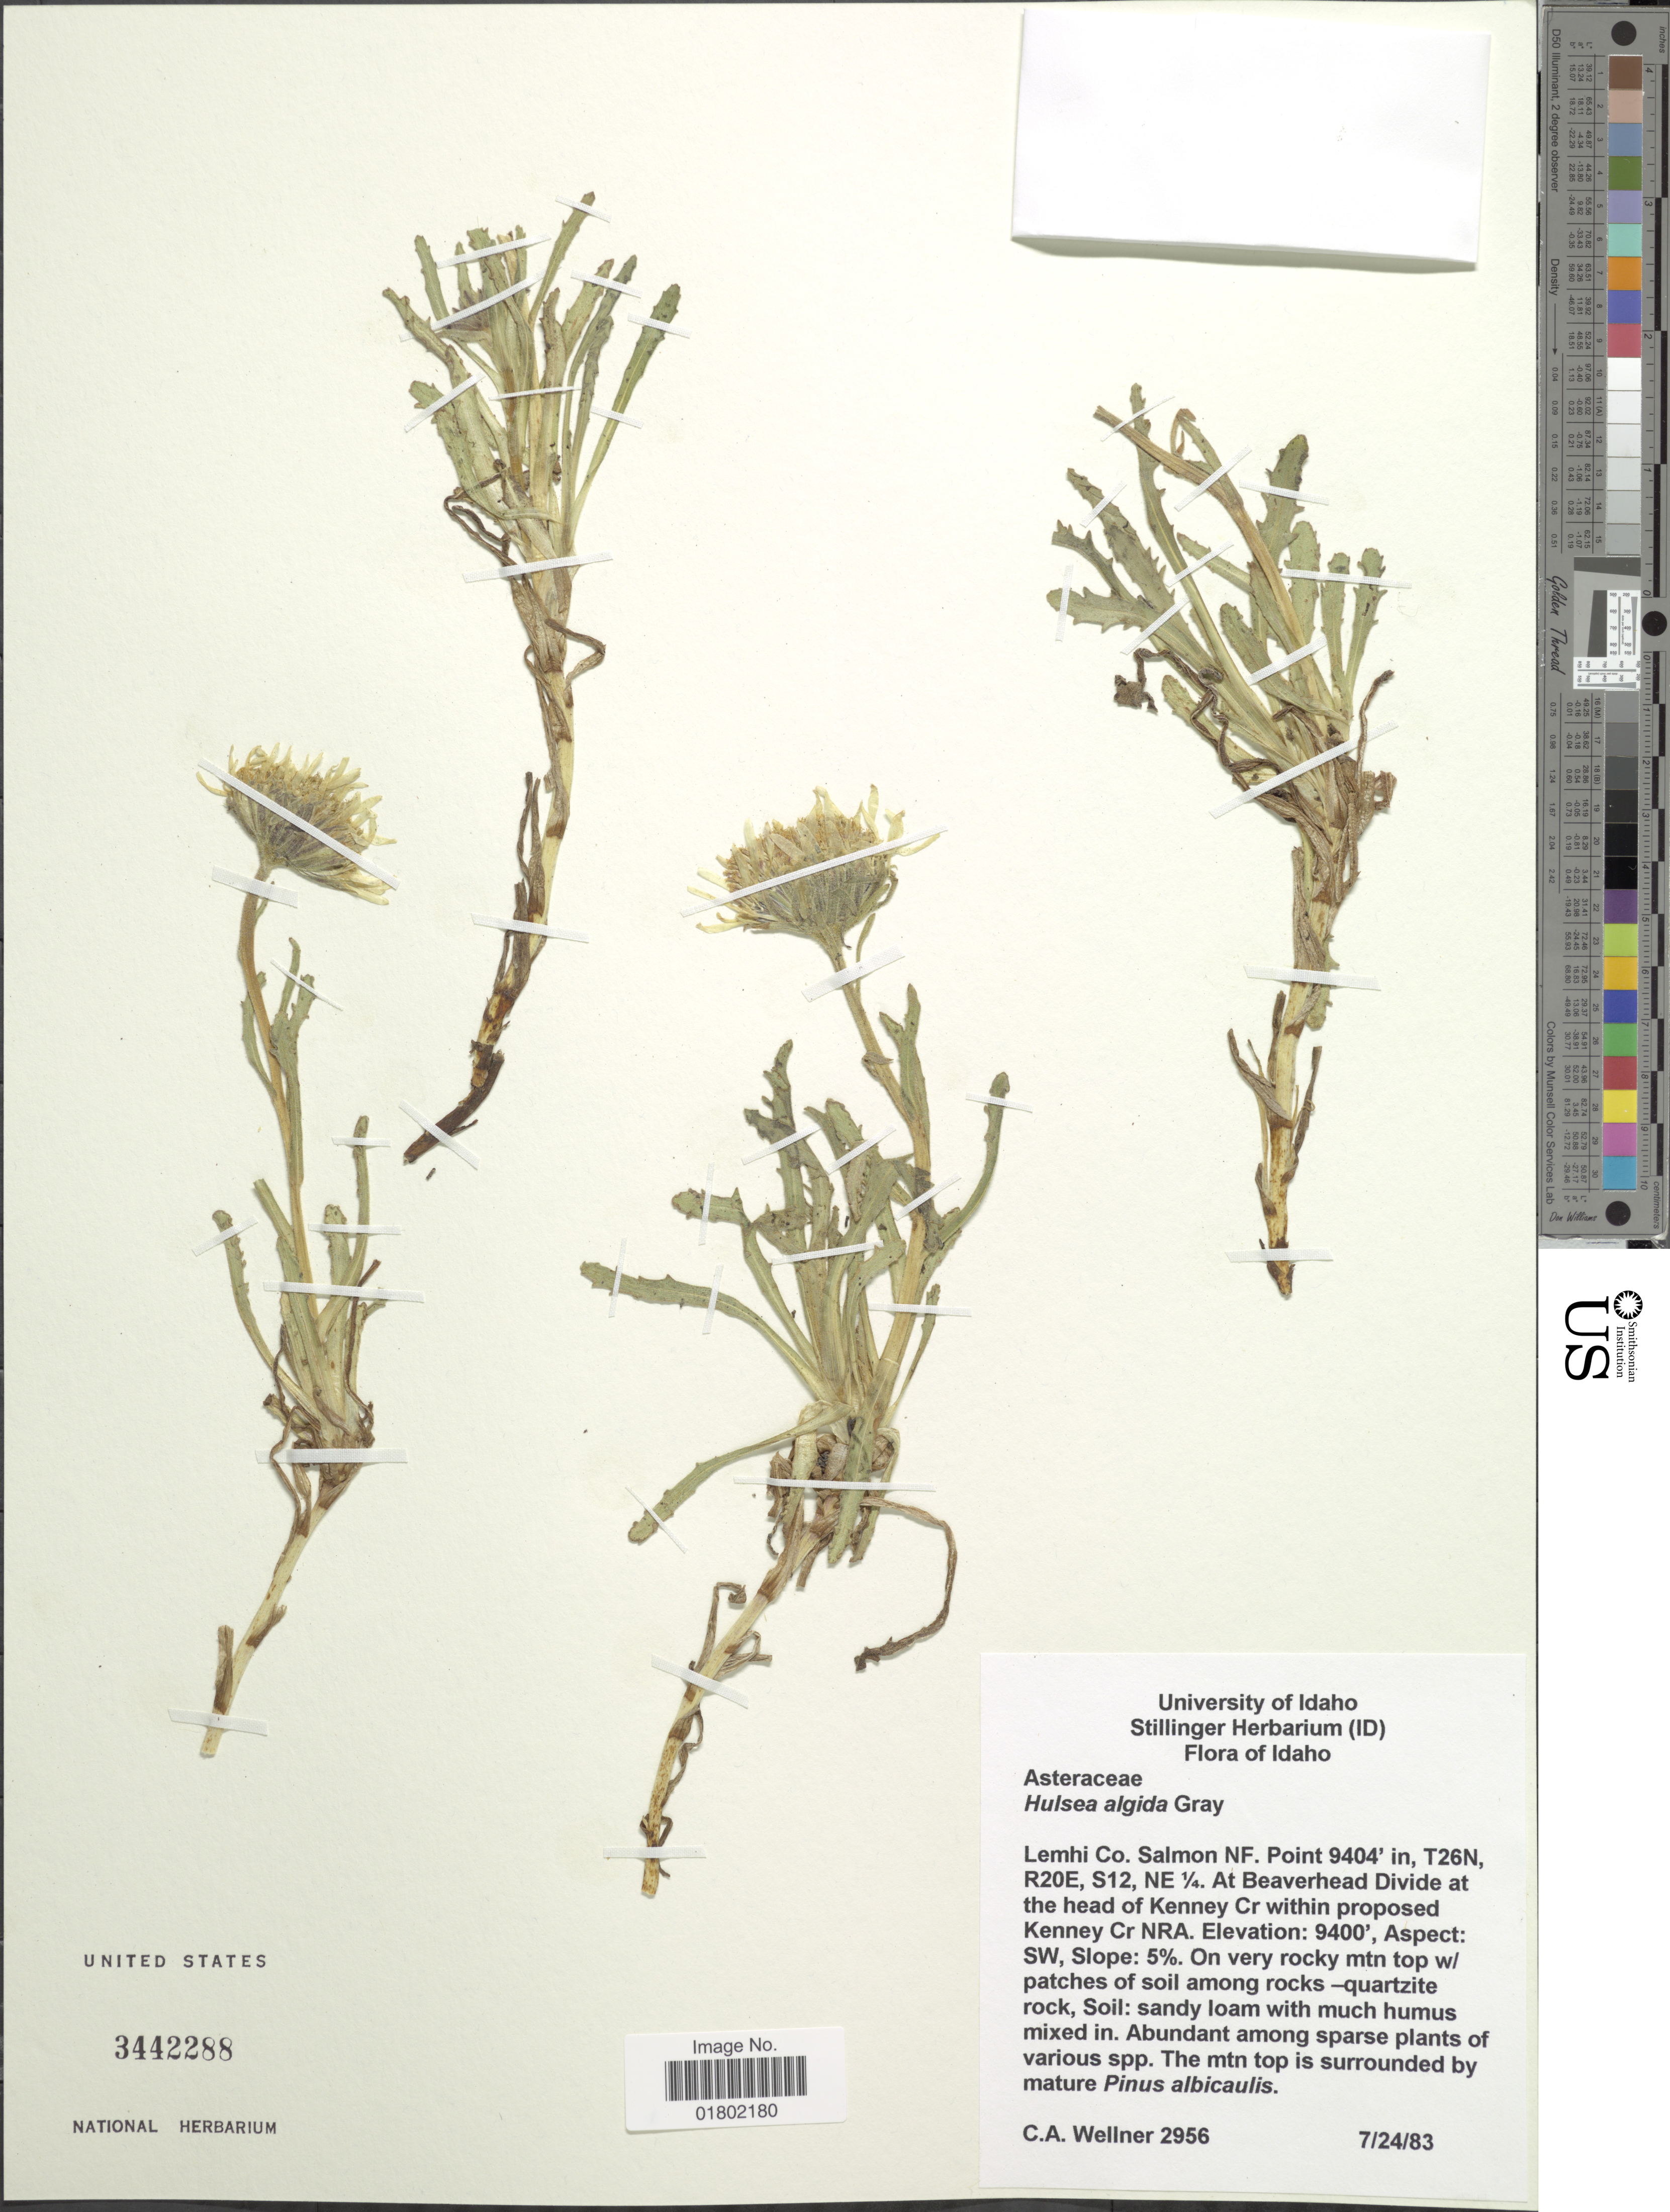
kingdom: Plantae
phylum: Tracheophyta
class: Magnoliopsida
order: Asterales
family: Asteraceae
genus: Hulsea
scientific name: Hulsea algida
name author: A. Gray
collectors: C. Wellner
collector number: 2956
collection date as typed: Transcribed d/m/y: 24/7/83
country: United States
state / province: Idaho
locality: Lemhi Co., Salmon NF, Point 9404' in, T26N, R20E, S12, NE¼, at Beaverhead Divide at the head of Kenney Cr within proposed Kenney Cr NRA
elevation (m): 2865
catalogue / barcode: US 3442288